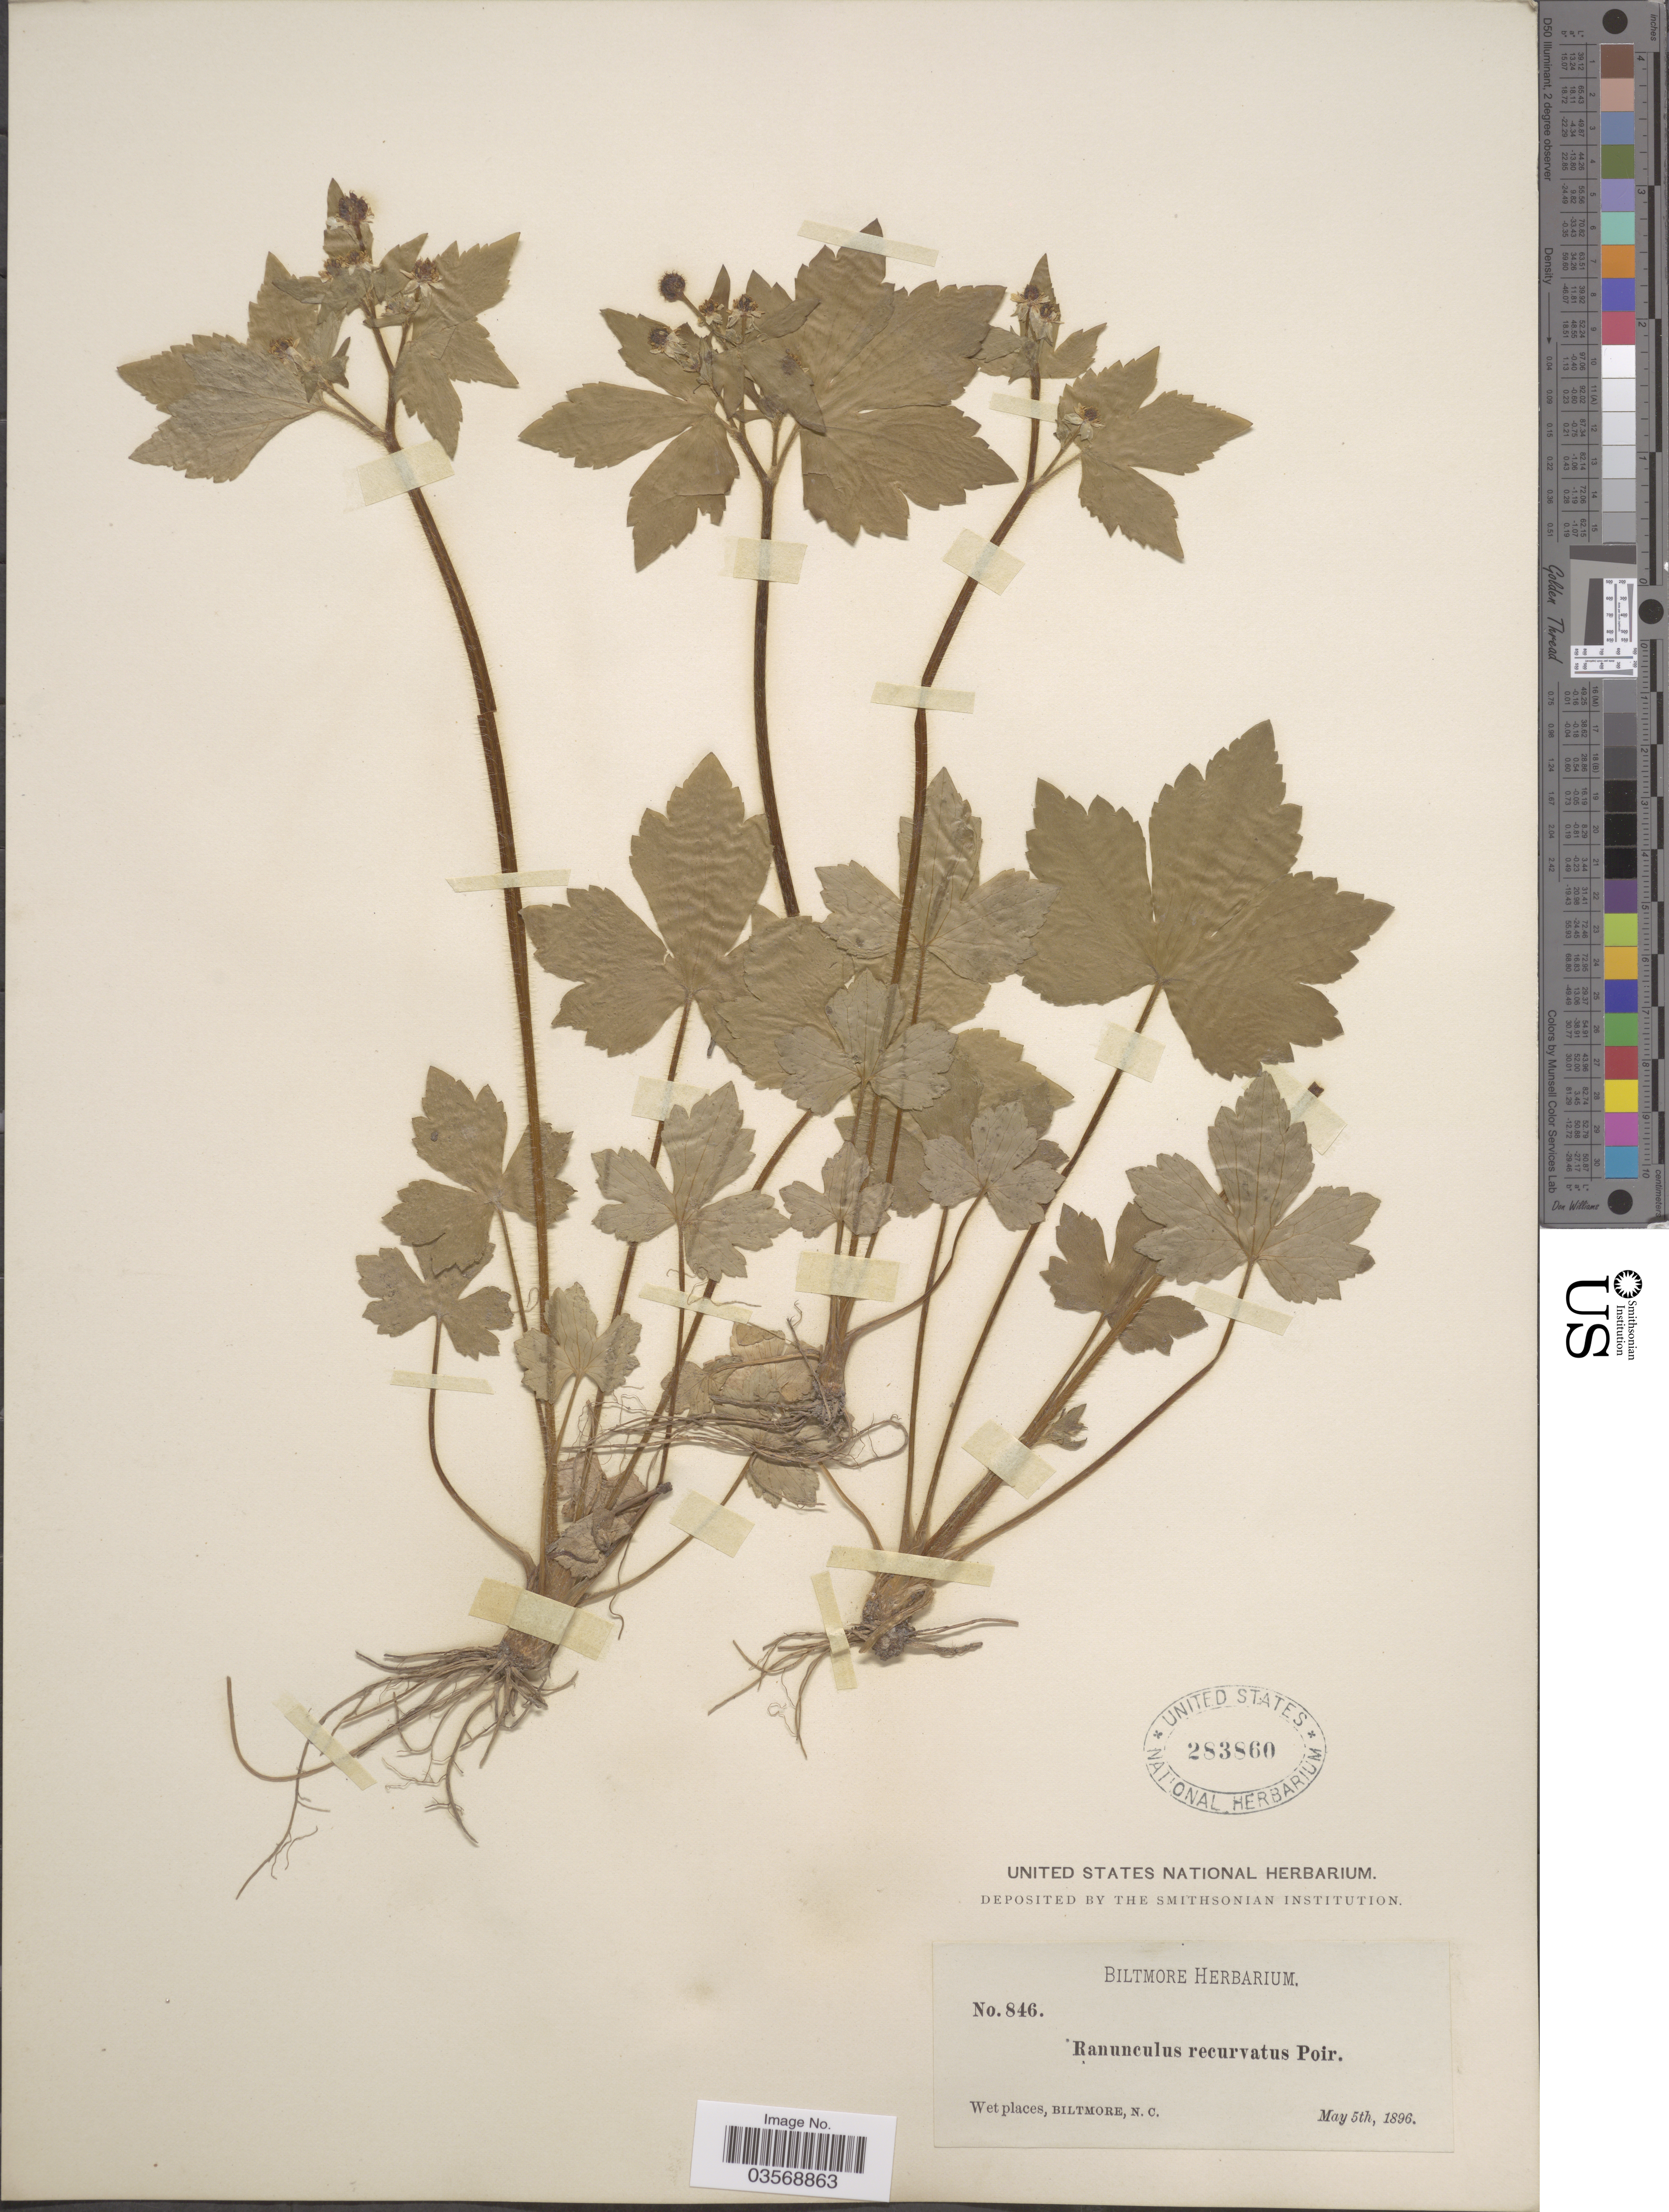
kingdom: Plantae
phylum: Tracheophyta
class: Magnoliopsida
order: Ranunculales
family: Ranunculaceae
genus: Ranunculus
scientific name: Ranunculus recurvatus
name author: Poir.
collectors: ex herb. Biltmore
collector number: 846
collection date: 1896-05-05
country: United States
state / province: North Carolina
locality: Biltmore.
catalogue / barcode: US 283860